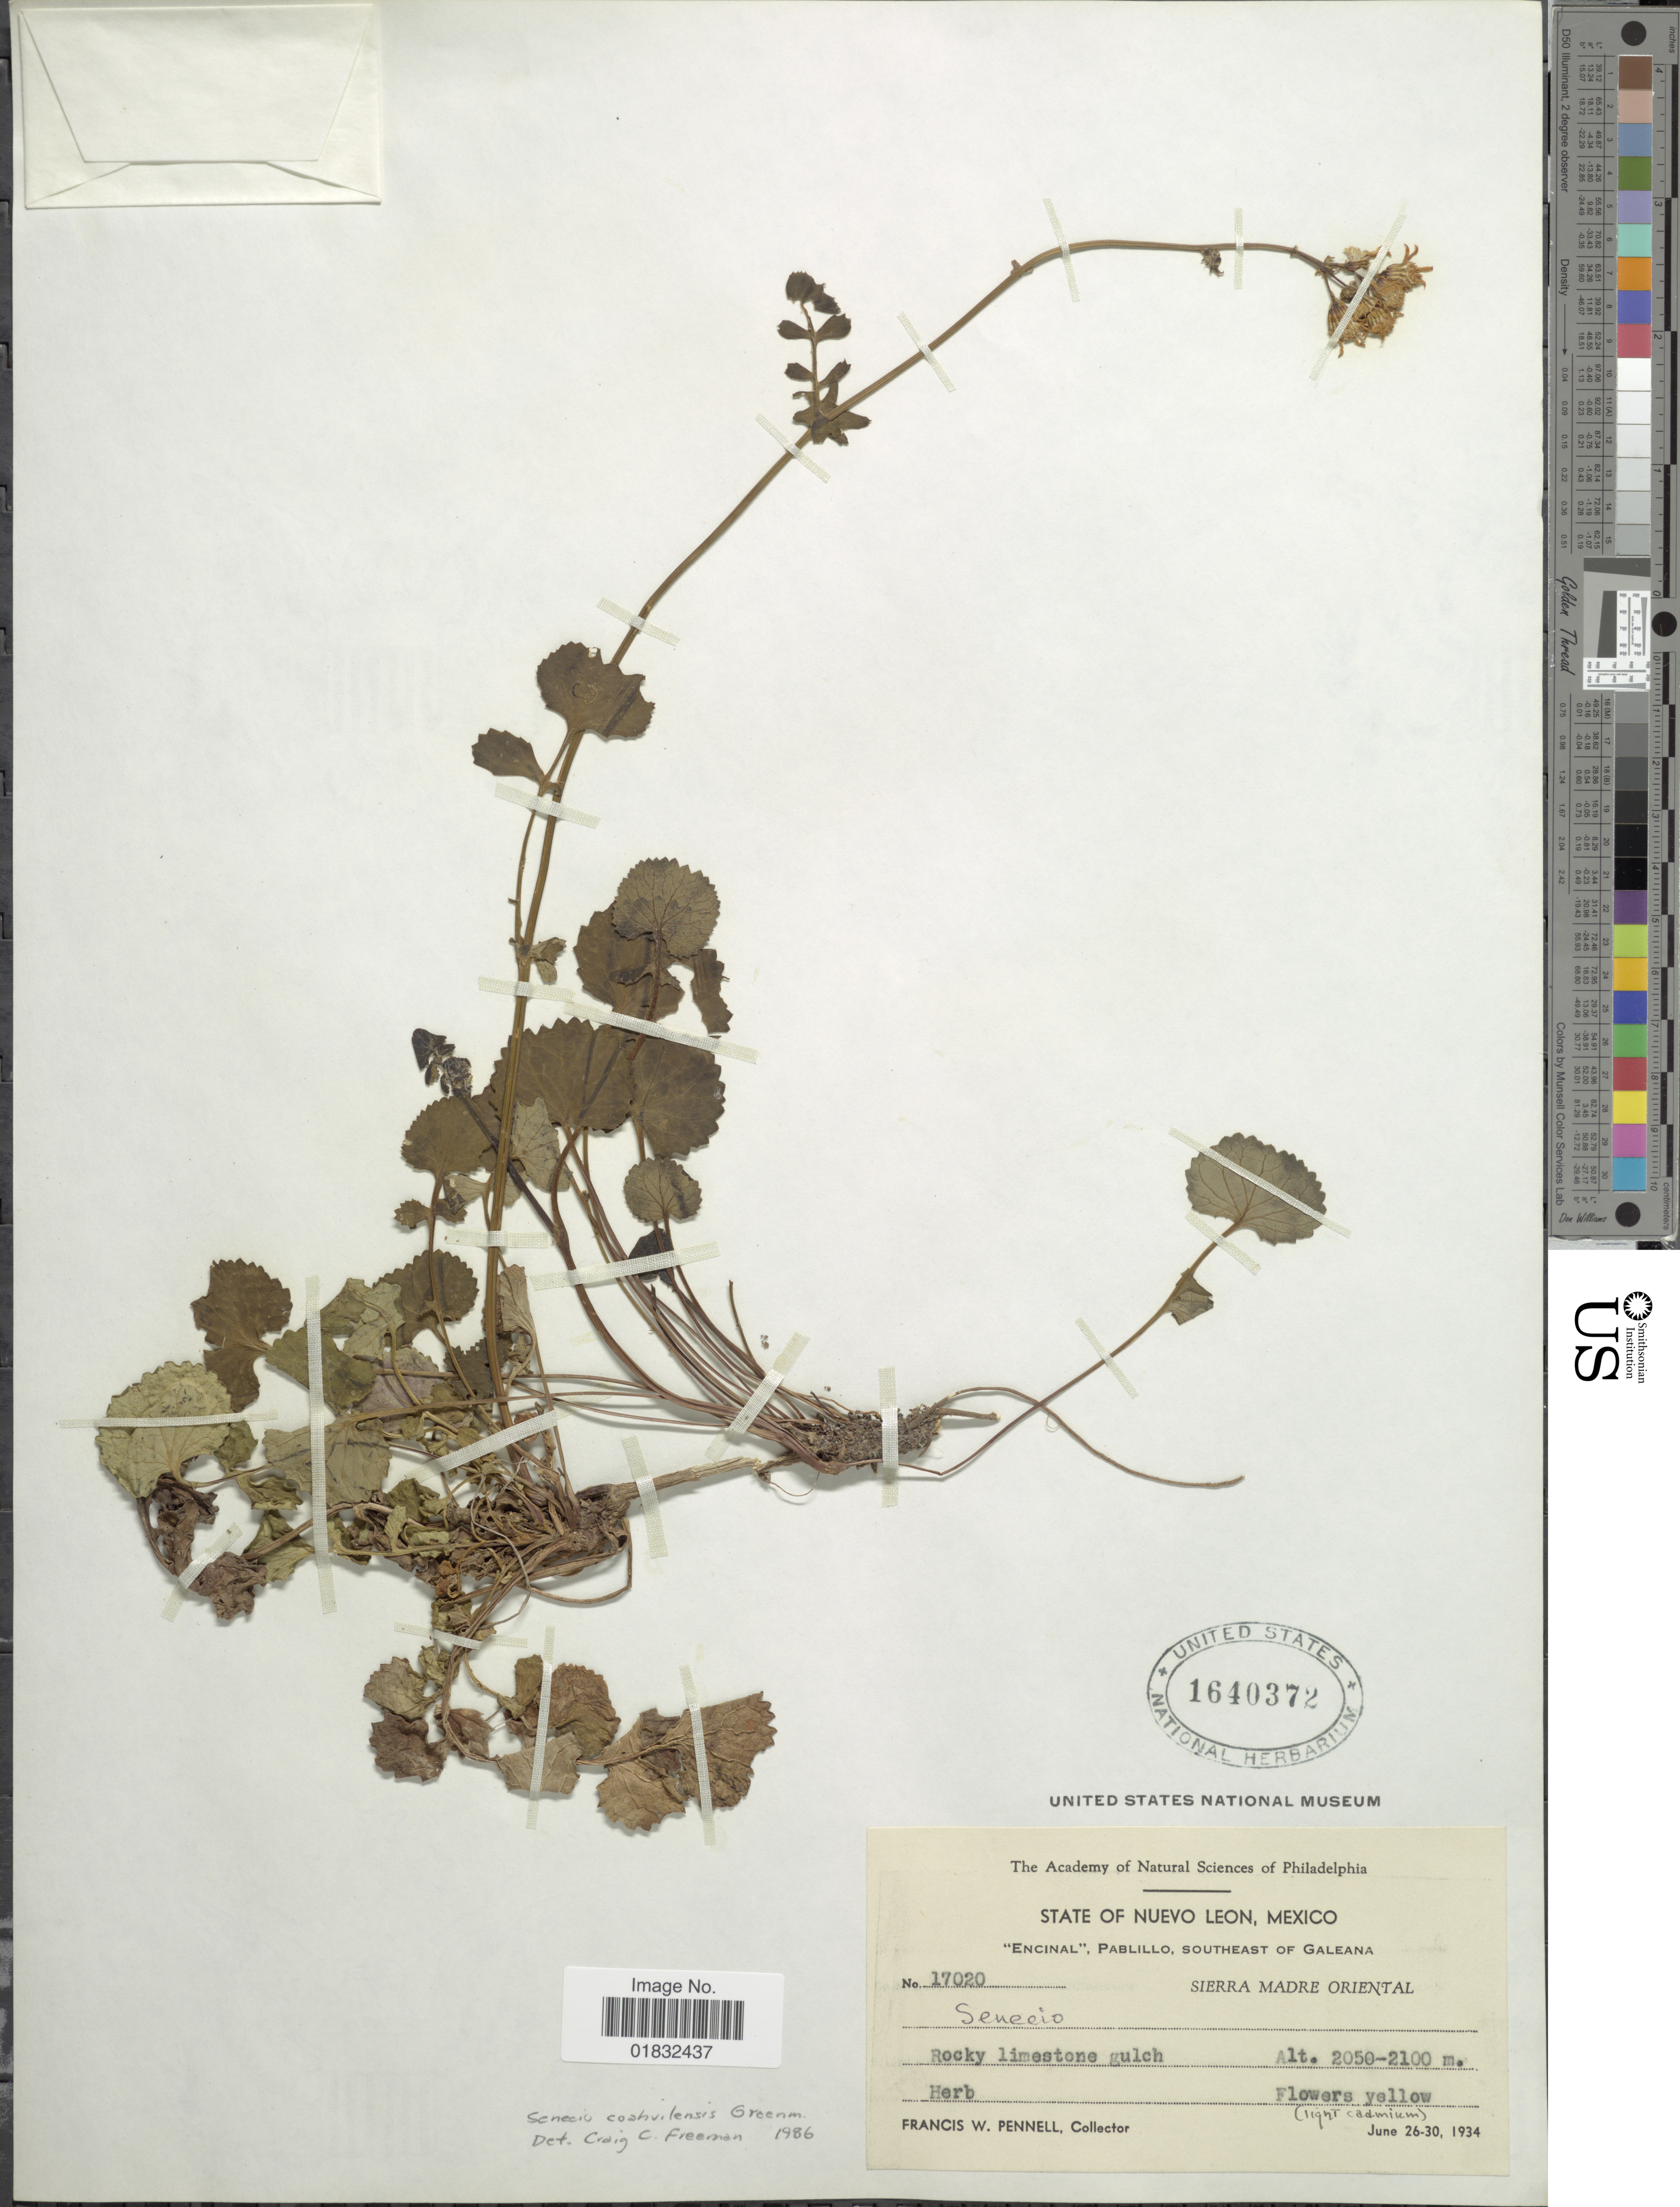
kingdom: Plantae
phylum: Tracheophyta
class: Magnoliopsida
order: Asterales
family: Asteraceae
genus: Packera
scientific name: Packera coahuilensis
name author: (Greenm.) C. Jeffrey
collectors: F. W. Pennell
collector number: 17020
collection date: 1934-06-26/1934-06-30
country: Mexico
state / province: Nuevo León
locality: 'Encinal', Pablillo, Southeast of Galeana, Sierra Madre Oriental, Rocky limestone gulch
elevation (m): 2050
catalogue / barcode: US 1640372